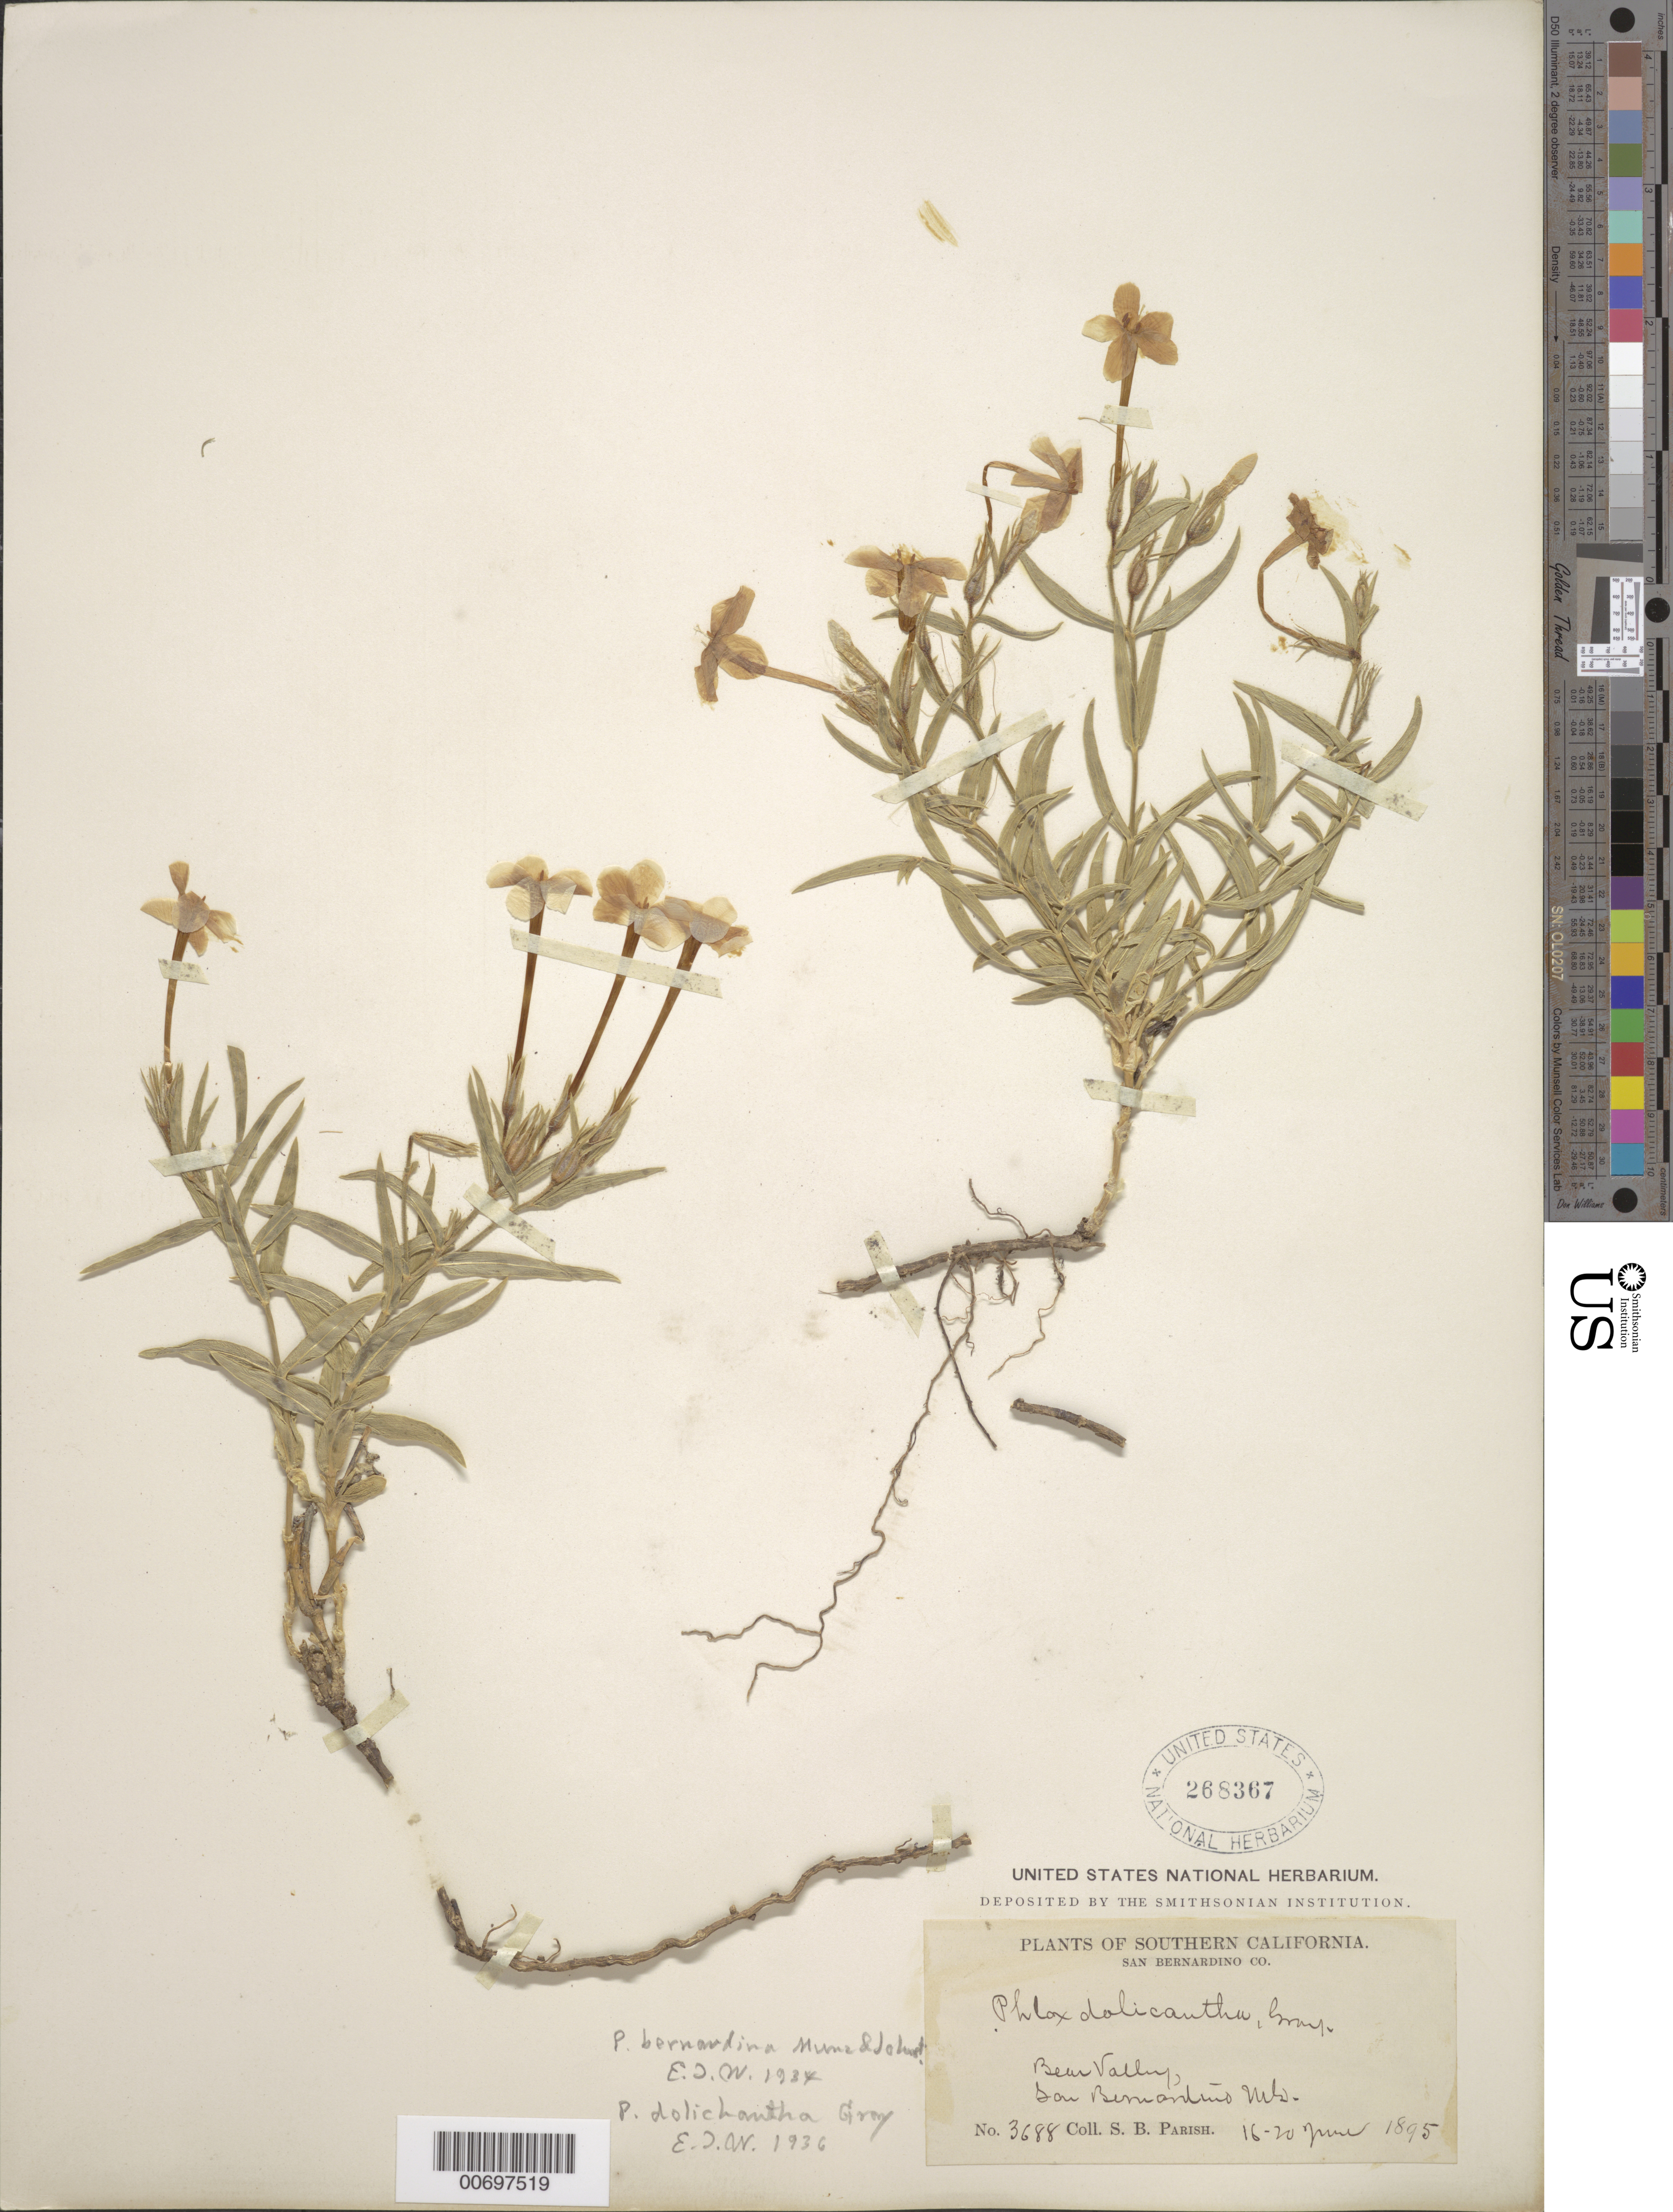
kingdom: Plantae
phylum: Tracheophyta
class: Magnoliopsida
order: Ericales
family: Polemoniaceae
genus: Phlox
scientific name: Phlox dolichantha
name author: A. Gray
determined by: Wherry, E.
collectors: S. B. Parish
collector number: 3688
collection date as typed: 16 Jun 1895 to 20 Jun 1895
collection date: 1895-06-16/1895-06-20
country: United States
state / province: California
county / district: San Bernardino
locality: Bear Valley, San Bernardino Mts.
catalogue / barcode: US 268367